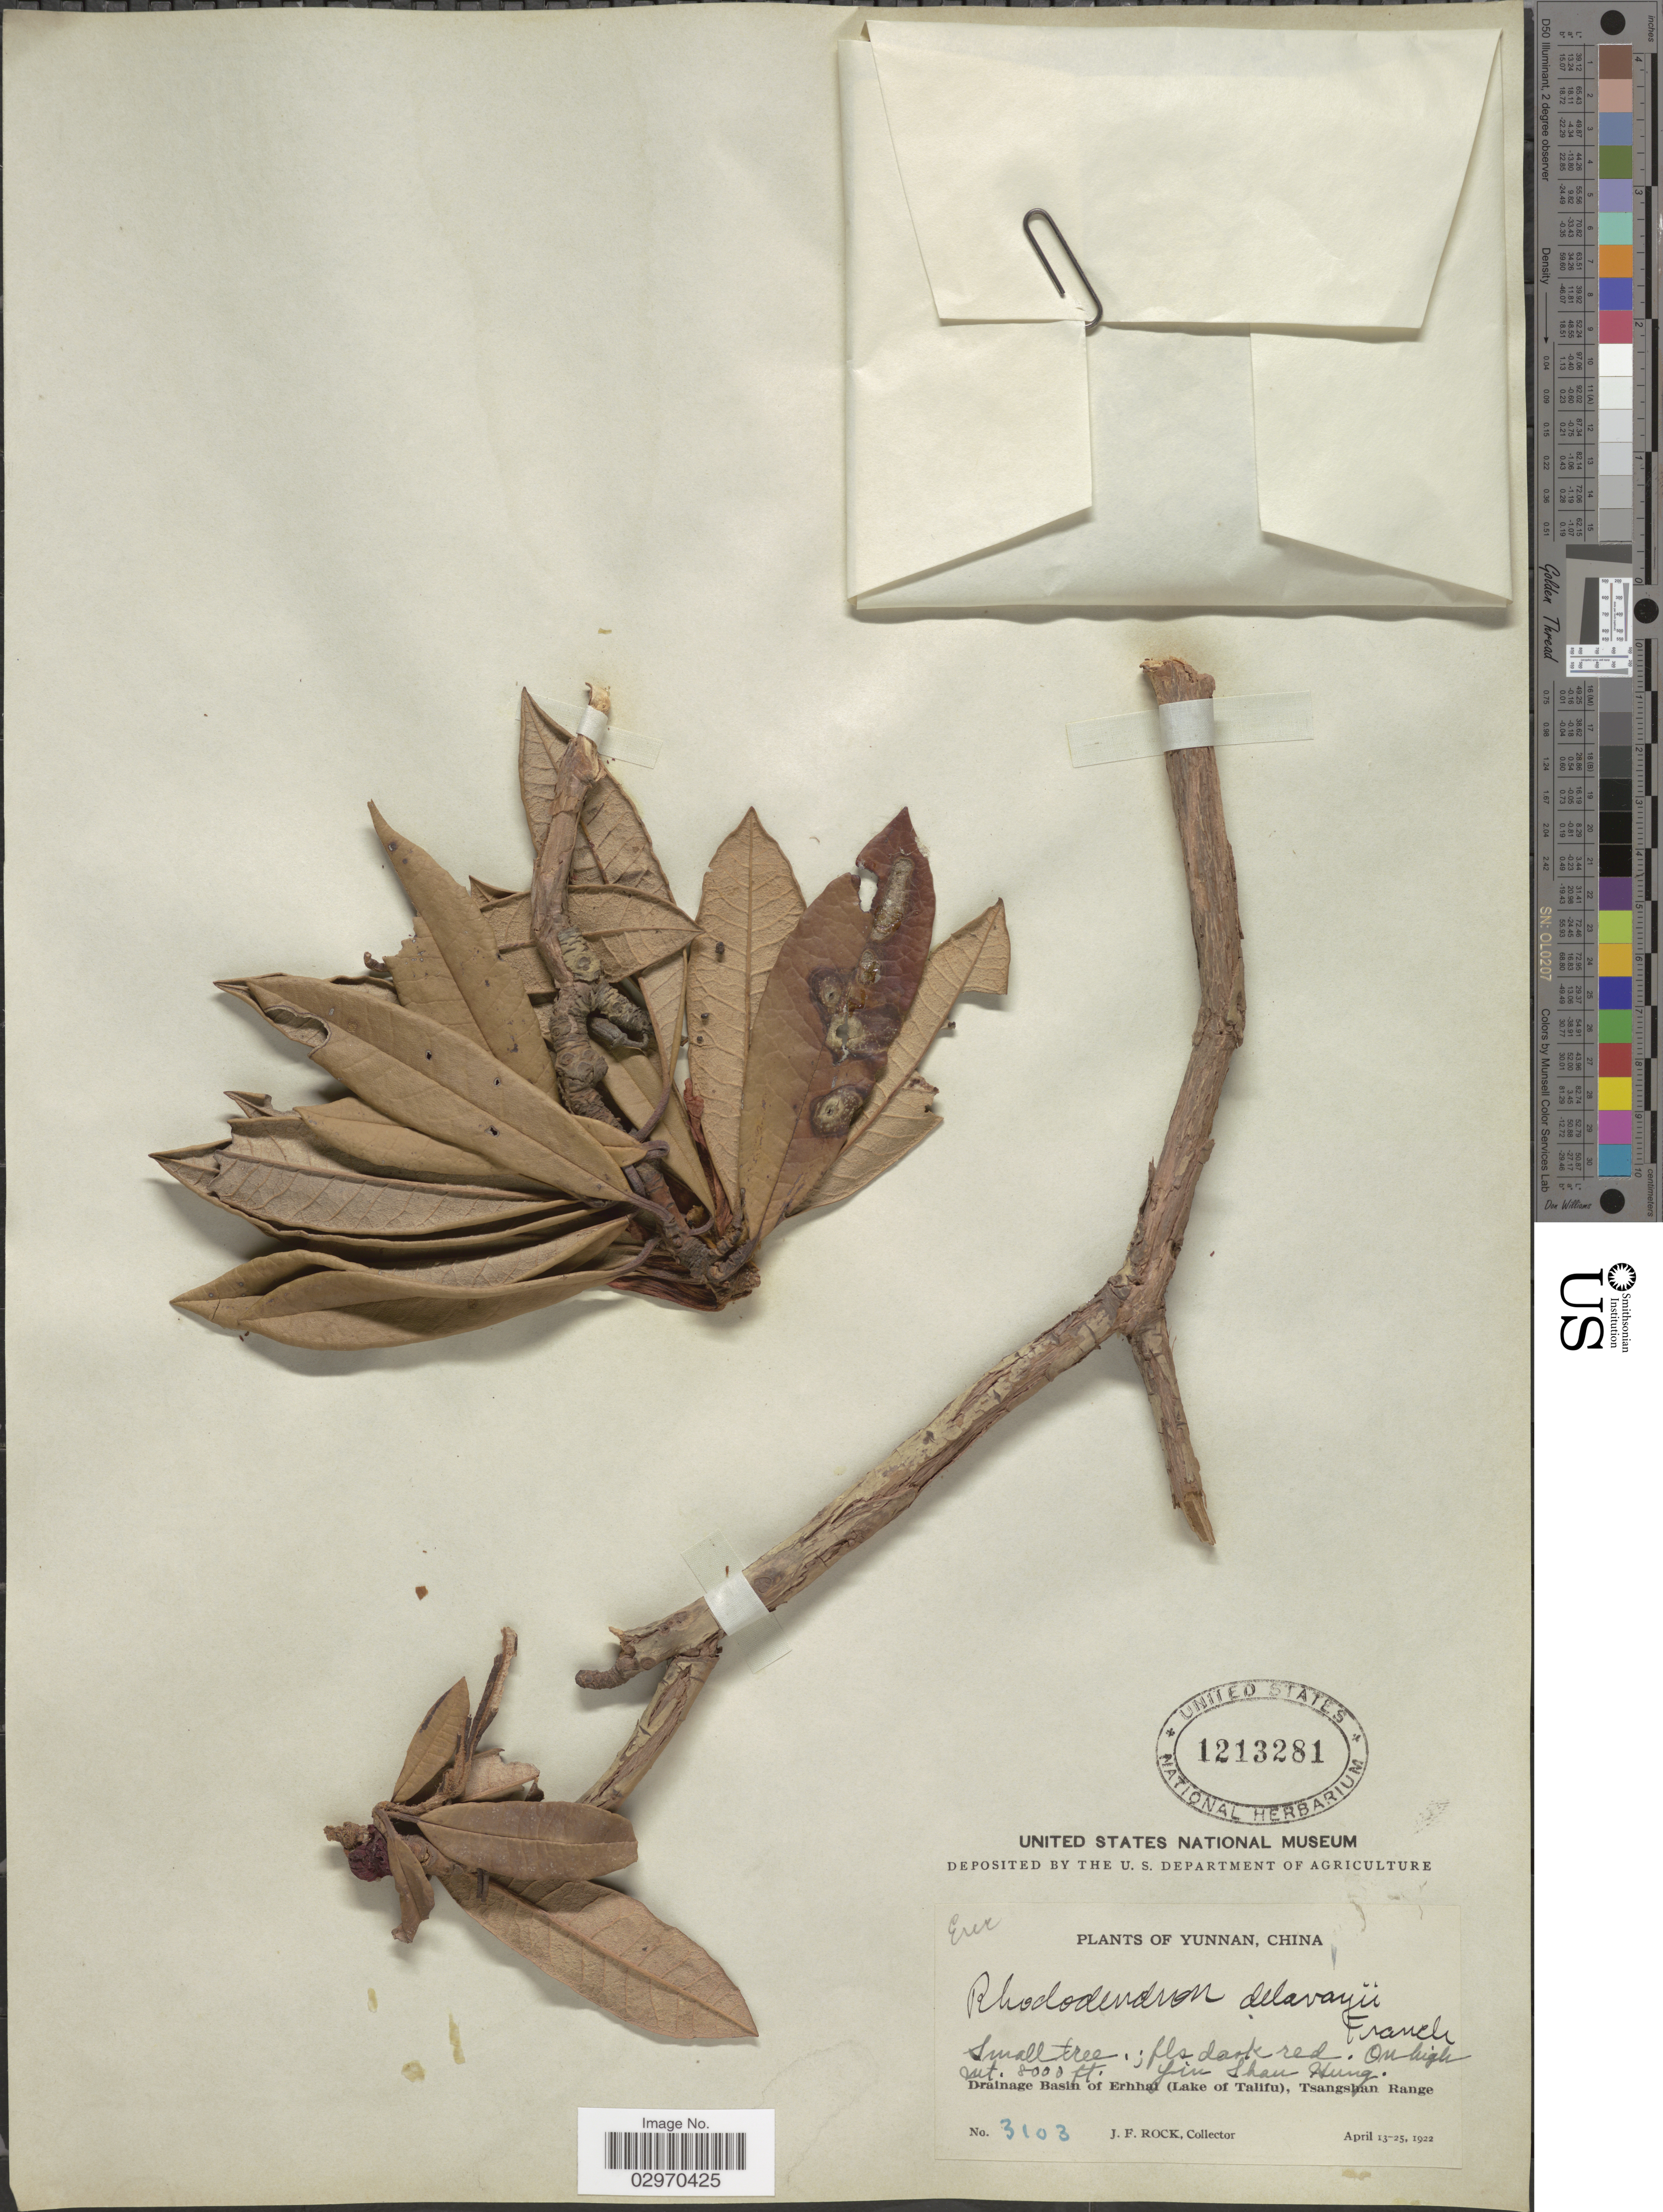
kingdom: Plantae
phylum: Tracheophyta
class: Magnoliopsida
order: Ericales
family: Ericaceae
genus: Rhododendron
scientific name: Rhododendron delavayi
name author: Franch.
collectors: J. Rock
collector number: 3103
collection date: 1922-04-13/1922-04-25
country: China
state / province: Yunnan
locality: On high mt. Yin Shan Hunh. Drainage Basin of Erhhai (Lake of Talifu), Tsangshan Range.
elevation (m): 2438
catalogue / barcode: US 1213281